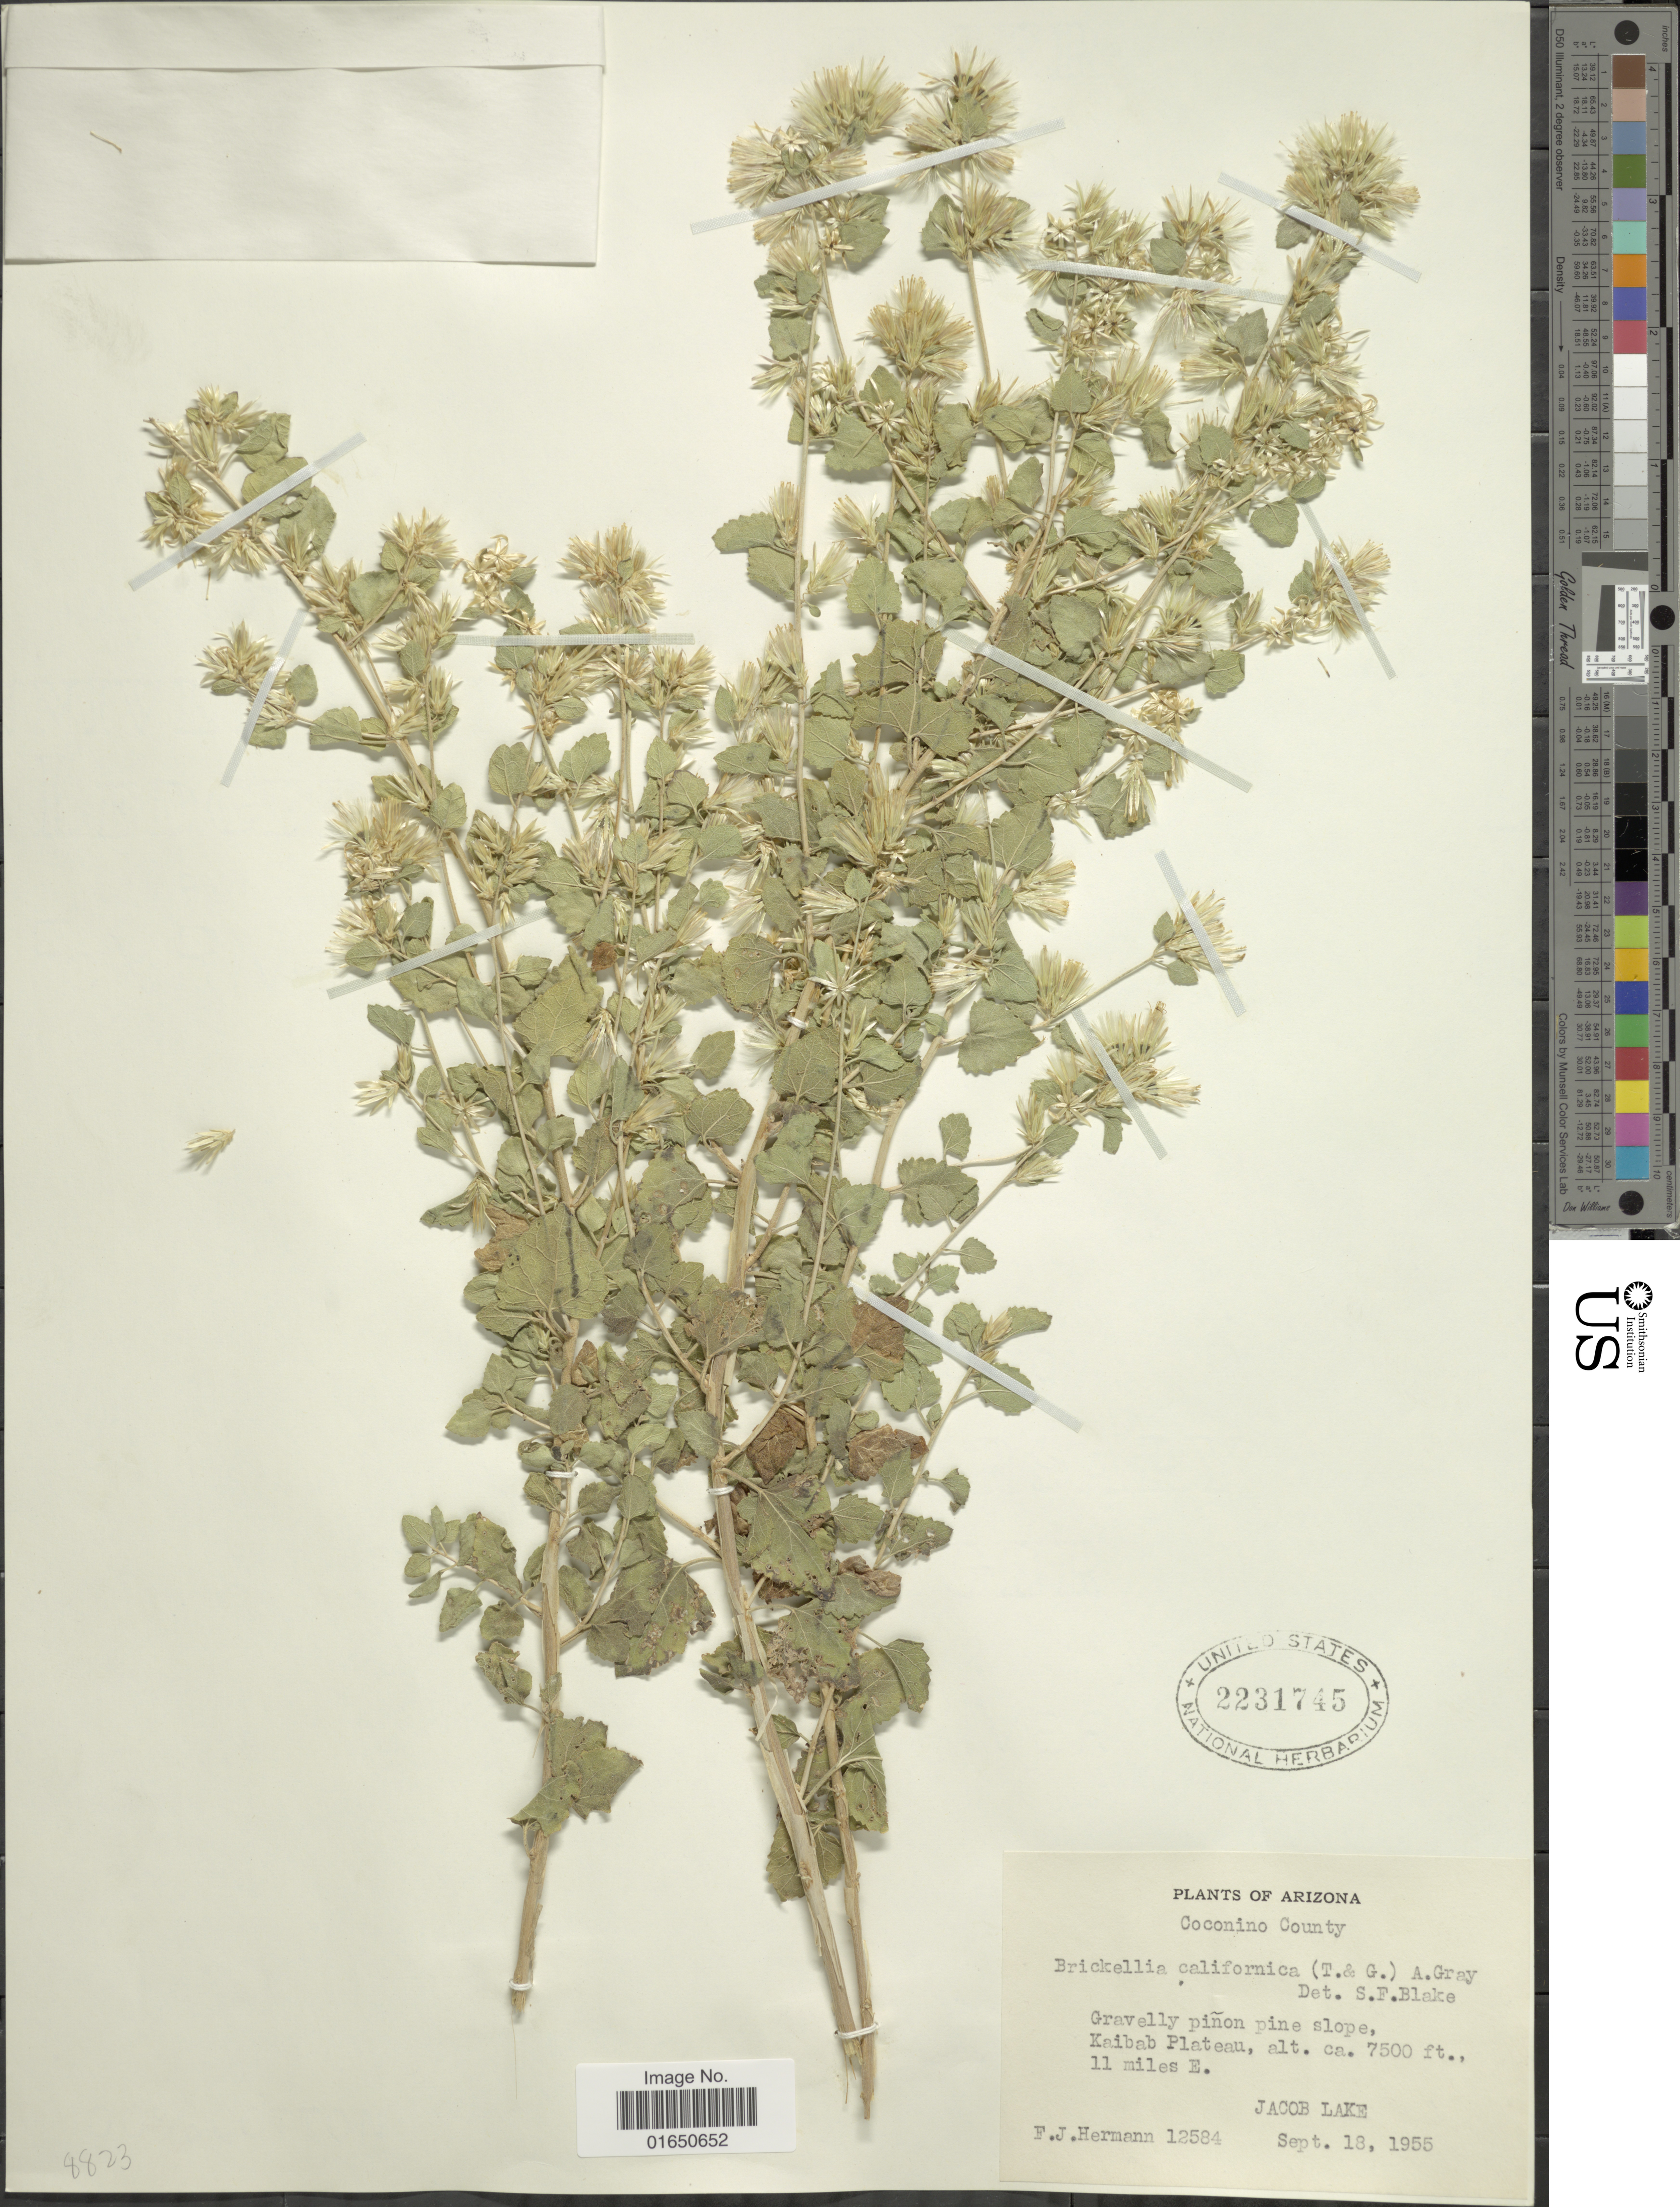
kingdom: Plantae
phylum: Tracheophyta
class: Magnoliopsida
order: Asterales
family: Asteraceae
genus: Brickellia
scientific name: Brickellia californica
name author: (Torr. & A. Gray) A. Gray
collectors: F. J. Hermann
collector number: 12584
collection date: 1955-09-18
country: United States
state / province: Arizona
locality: Coconino County. Gravelly piñon pine slope, Kaibab Plateau, 11 miles E. Jacob Lake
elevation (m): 2286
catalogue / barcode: US 2231745